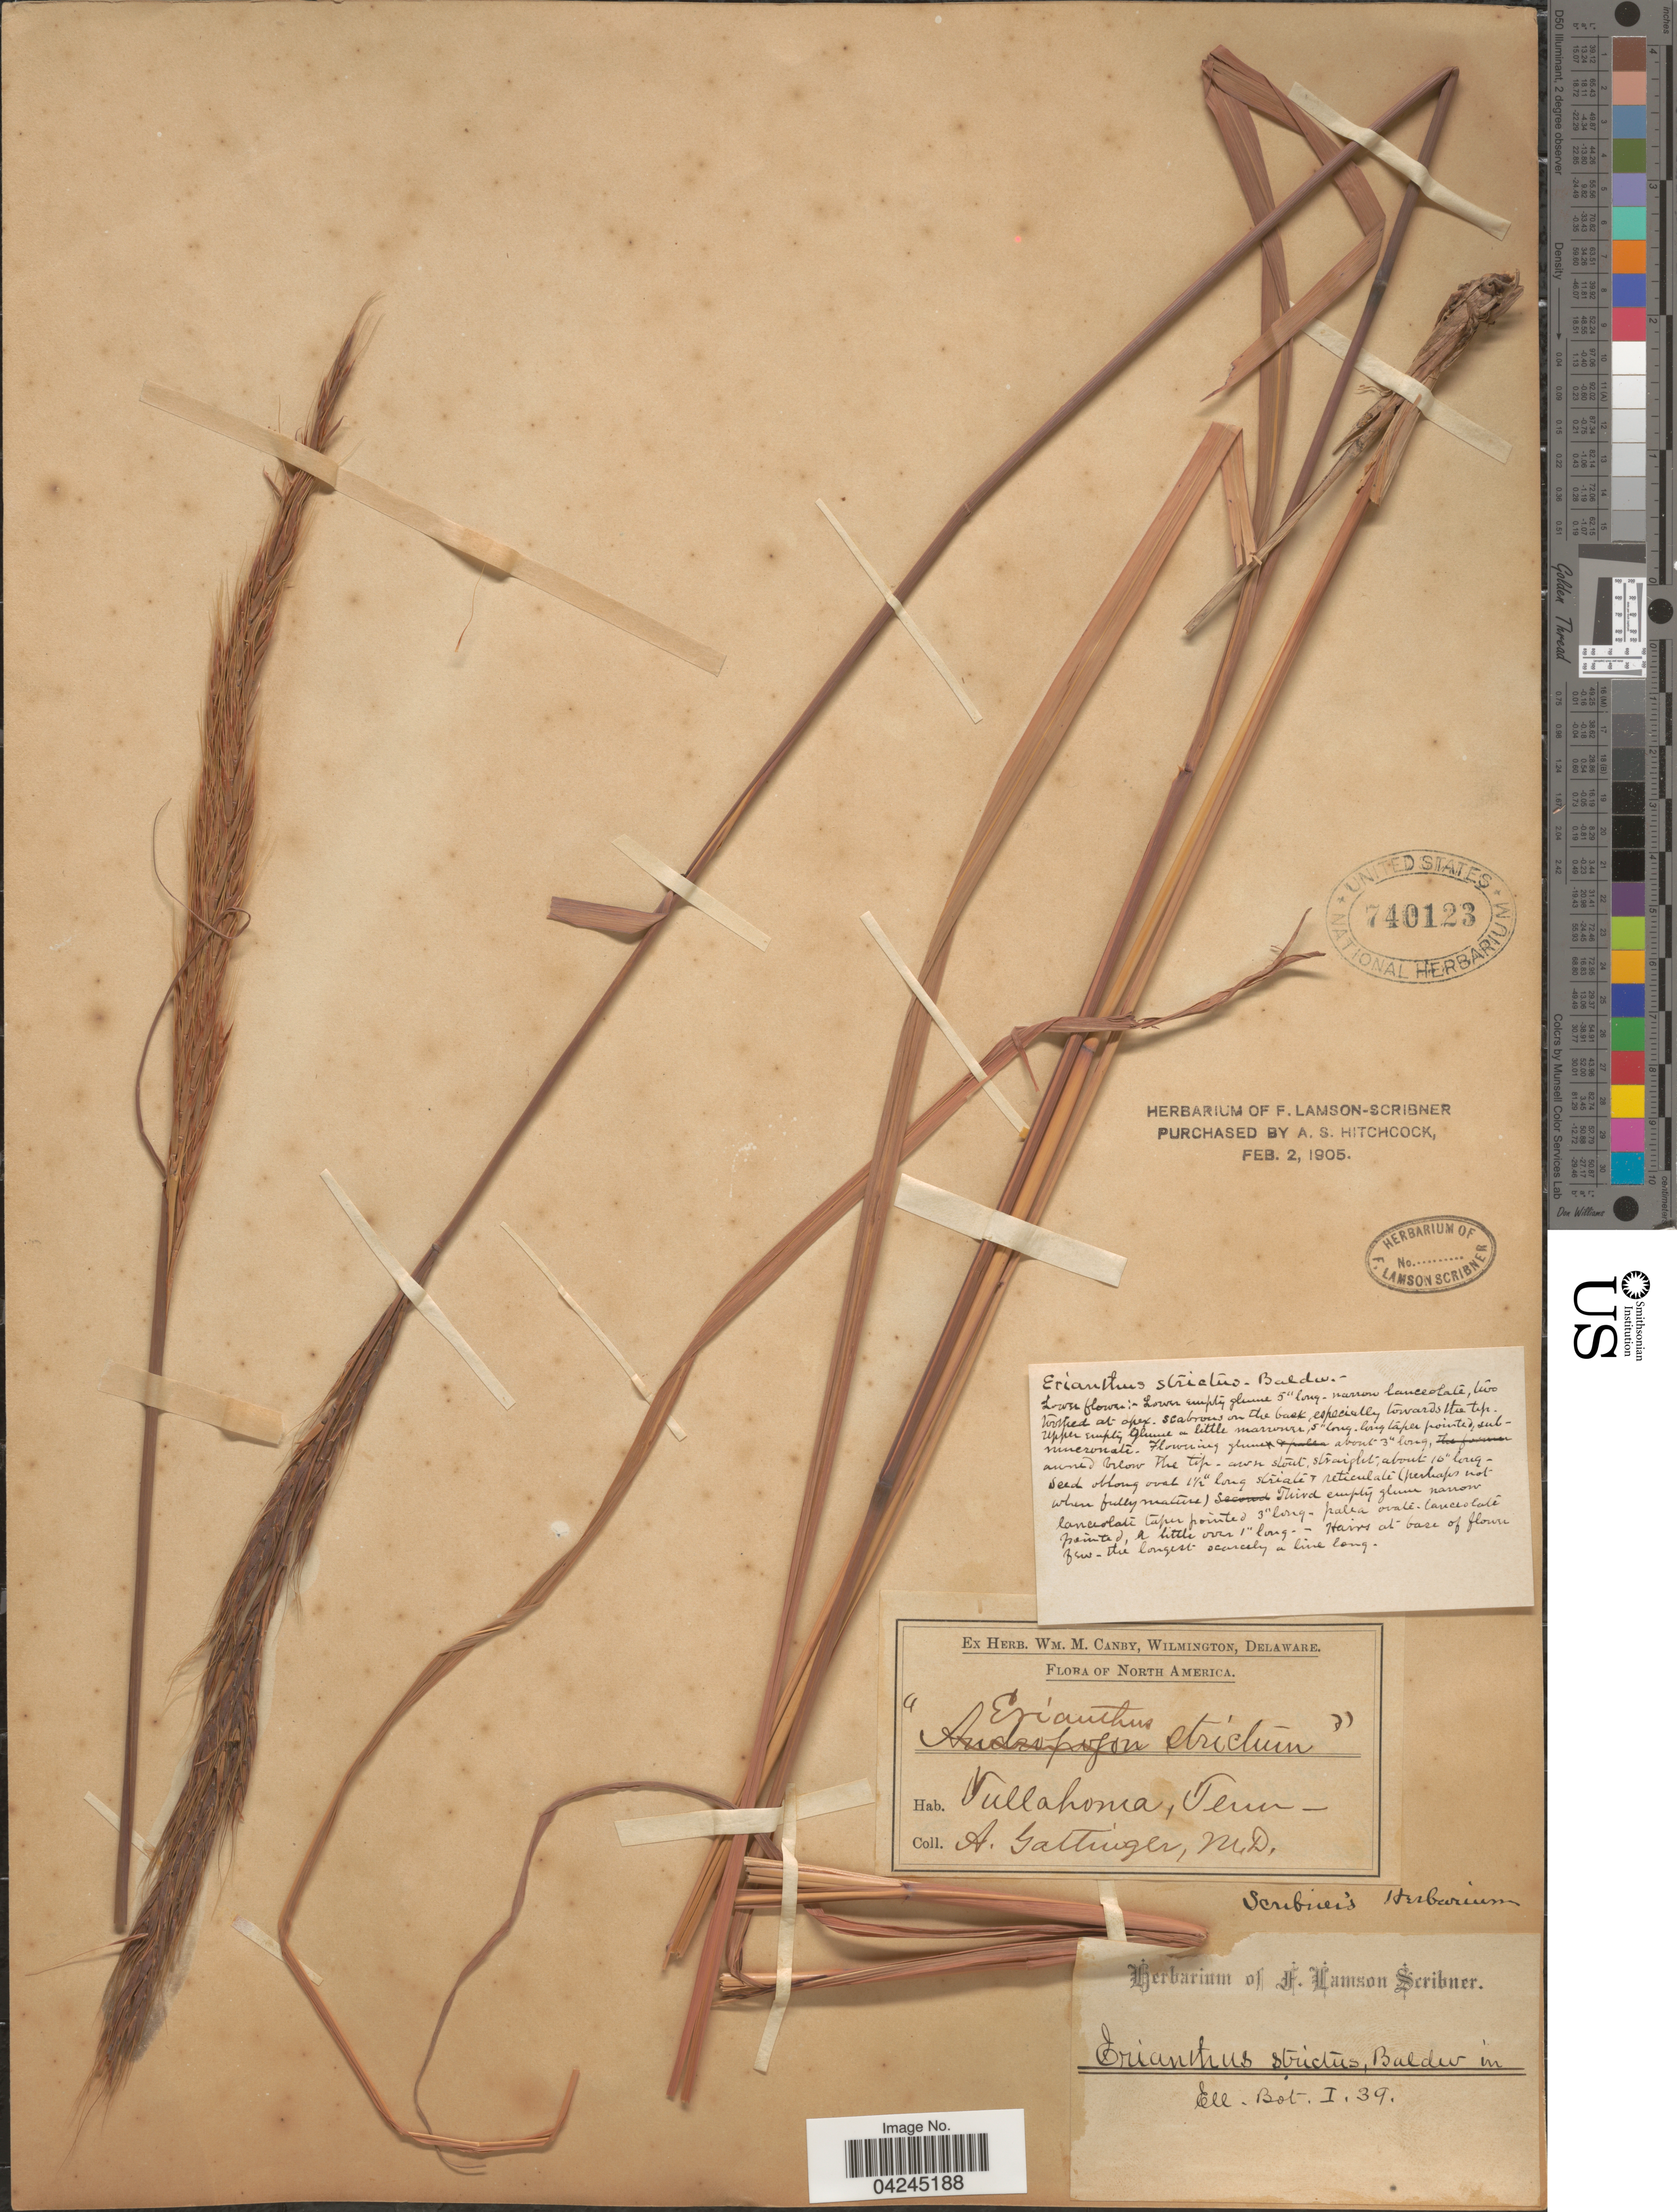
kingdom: Plantae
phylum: Tracheophyta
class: Liliopsida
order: Poales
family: Poaceae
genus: Erianthus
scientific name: Erianthus strictus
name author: Baldwin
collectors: A. Gattinger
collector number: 4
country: United States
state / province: Tennessee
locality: Tullahoma.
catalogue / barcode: US 740123